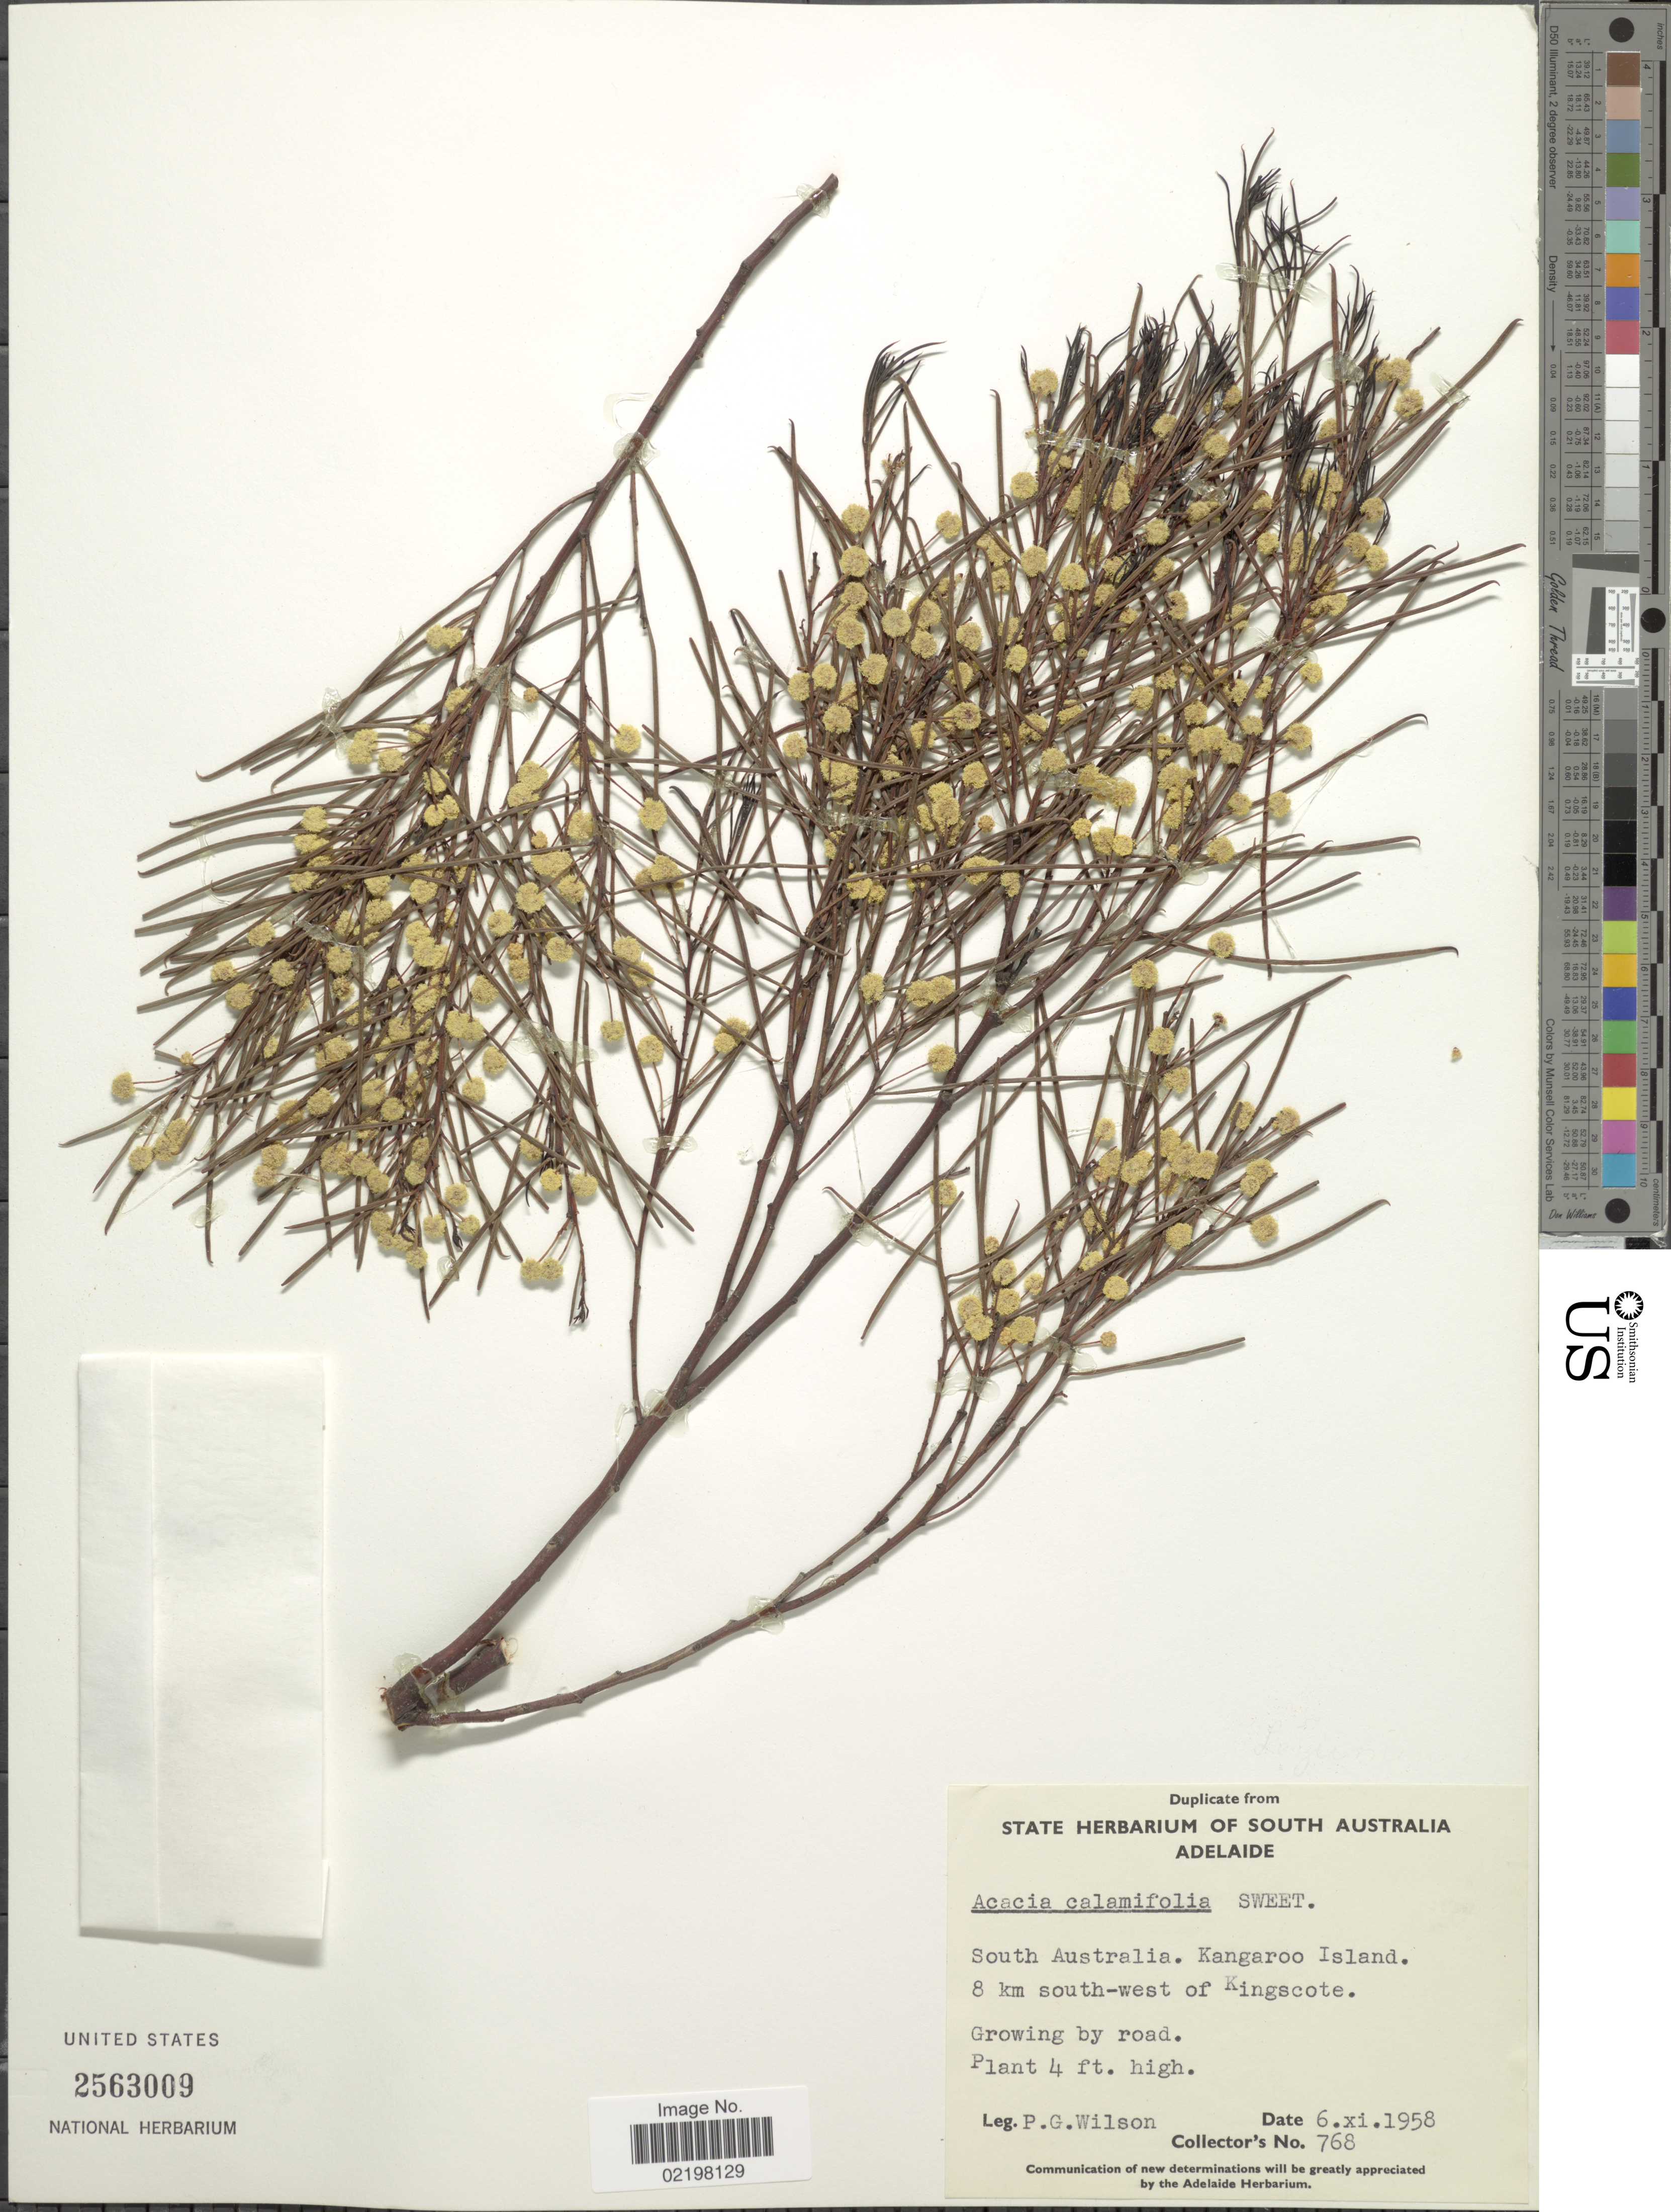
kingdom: Plantae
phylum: Tracheophyta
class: Magnoliopsida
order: Fabales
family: Fabaceae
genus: Acacia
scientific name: Acacia calamifolia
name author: Lindl.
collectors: P. Wilson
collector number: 768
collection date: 1958-11-06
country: Australia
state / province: South Australia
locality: Kangaroo Island 8 km south-west of Kingscote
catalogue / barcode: US 2563009